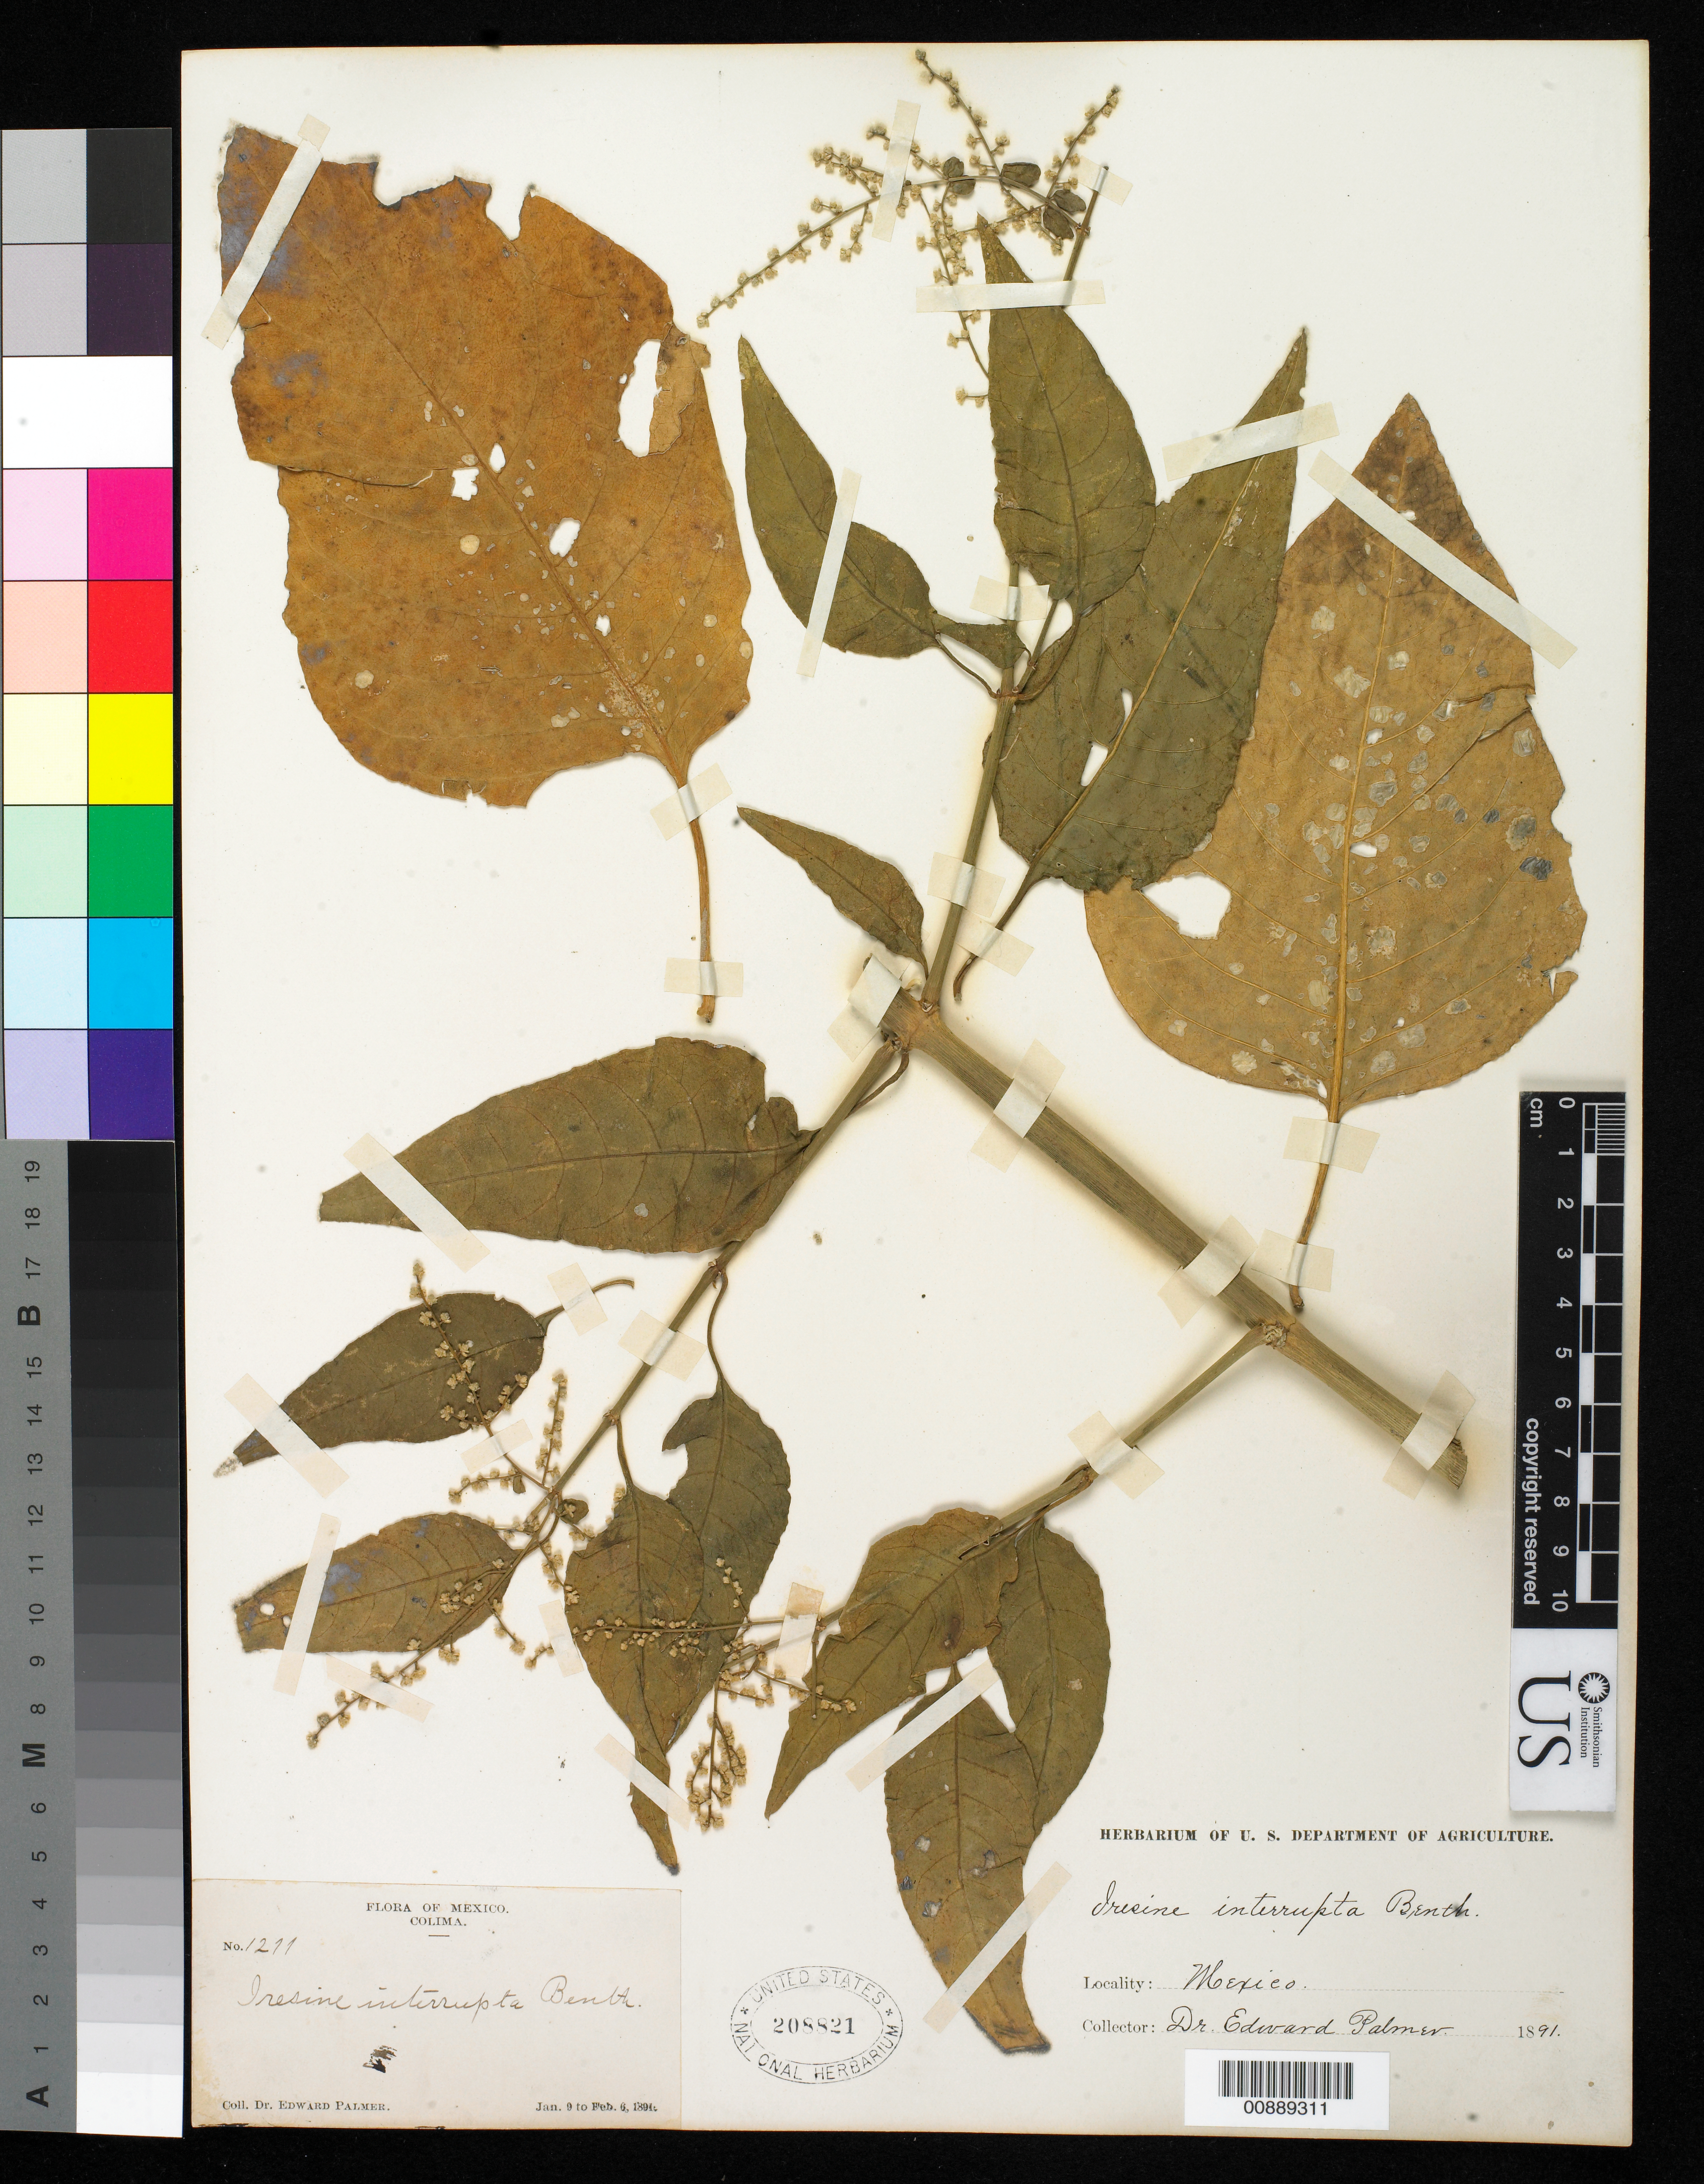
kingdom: Plantae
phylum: Tracheophyta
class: Magnoliopsida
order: Caryophyllales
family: Amaranthaceae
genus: Iresine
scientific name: Iresine interrupta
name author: Benth.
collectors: E. Palmer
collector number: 1211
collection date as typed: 09 Jan 1891 to 06 Feb 1891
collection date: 1891-01-09/1891-02-06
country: Mexico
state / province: Colima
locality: Colima.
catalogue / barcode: US 208821